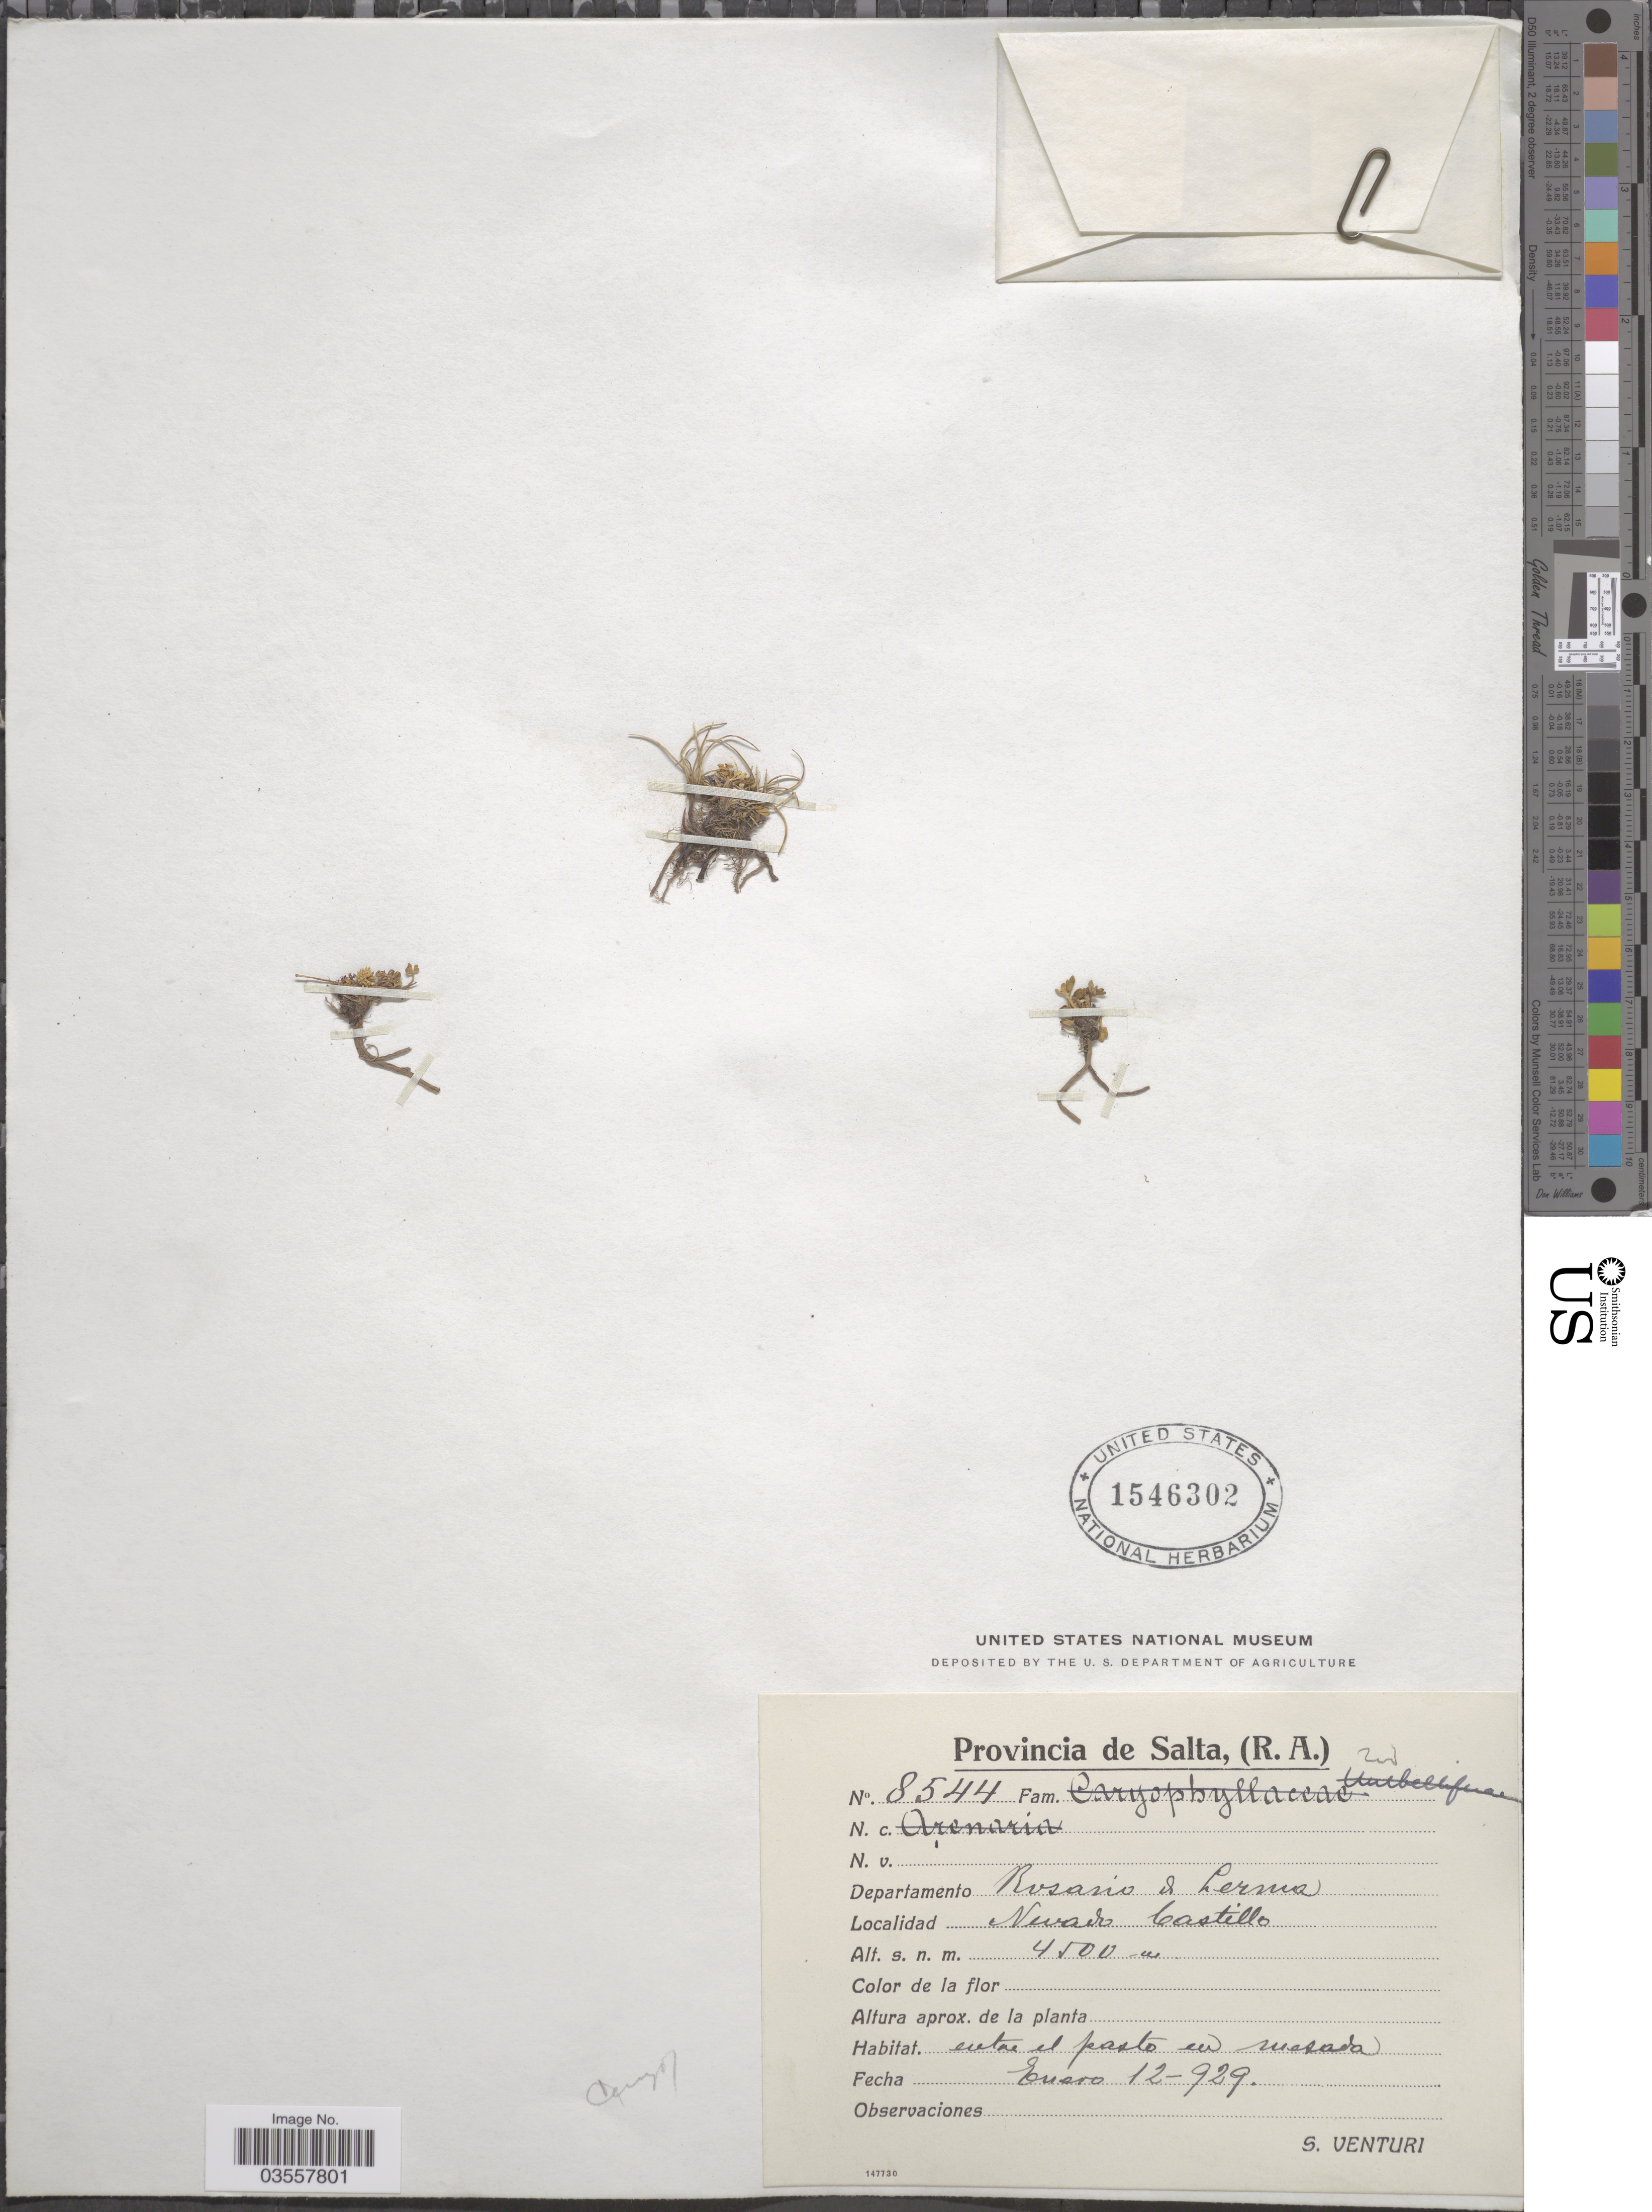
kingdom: Plantae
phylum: Tracheophyta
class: Magnoliopsida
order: Caryophyllales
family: Caryophyllaceae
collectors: S. Venturi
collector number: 8544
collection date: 1929-01-12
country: Argentina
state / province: Salta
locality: Departamento Rosario & Lerma. Nevado Castillo.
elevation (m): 4500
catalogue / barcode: US 1546302